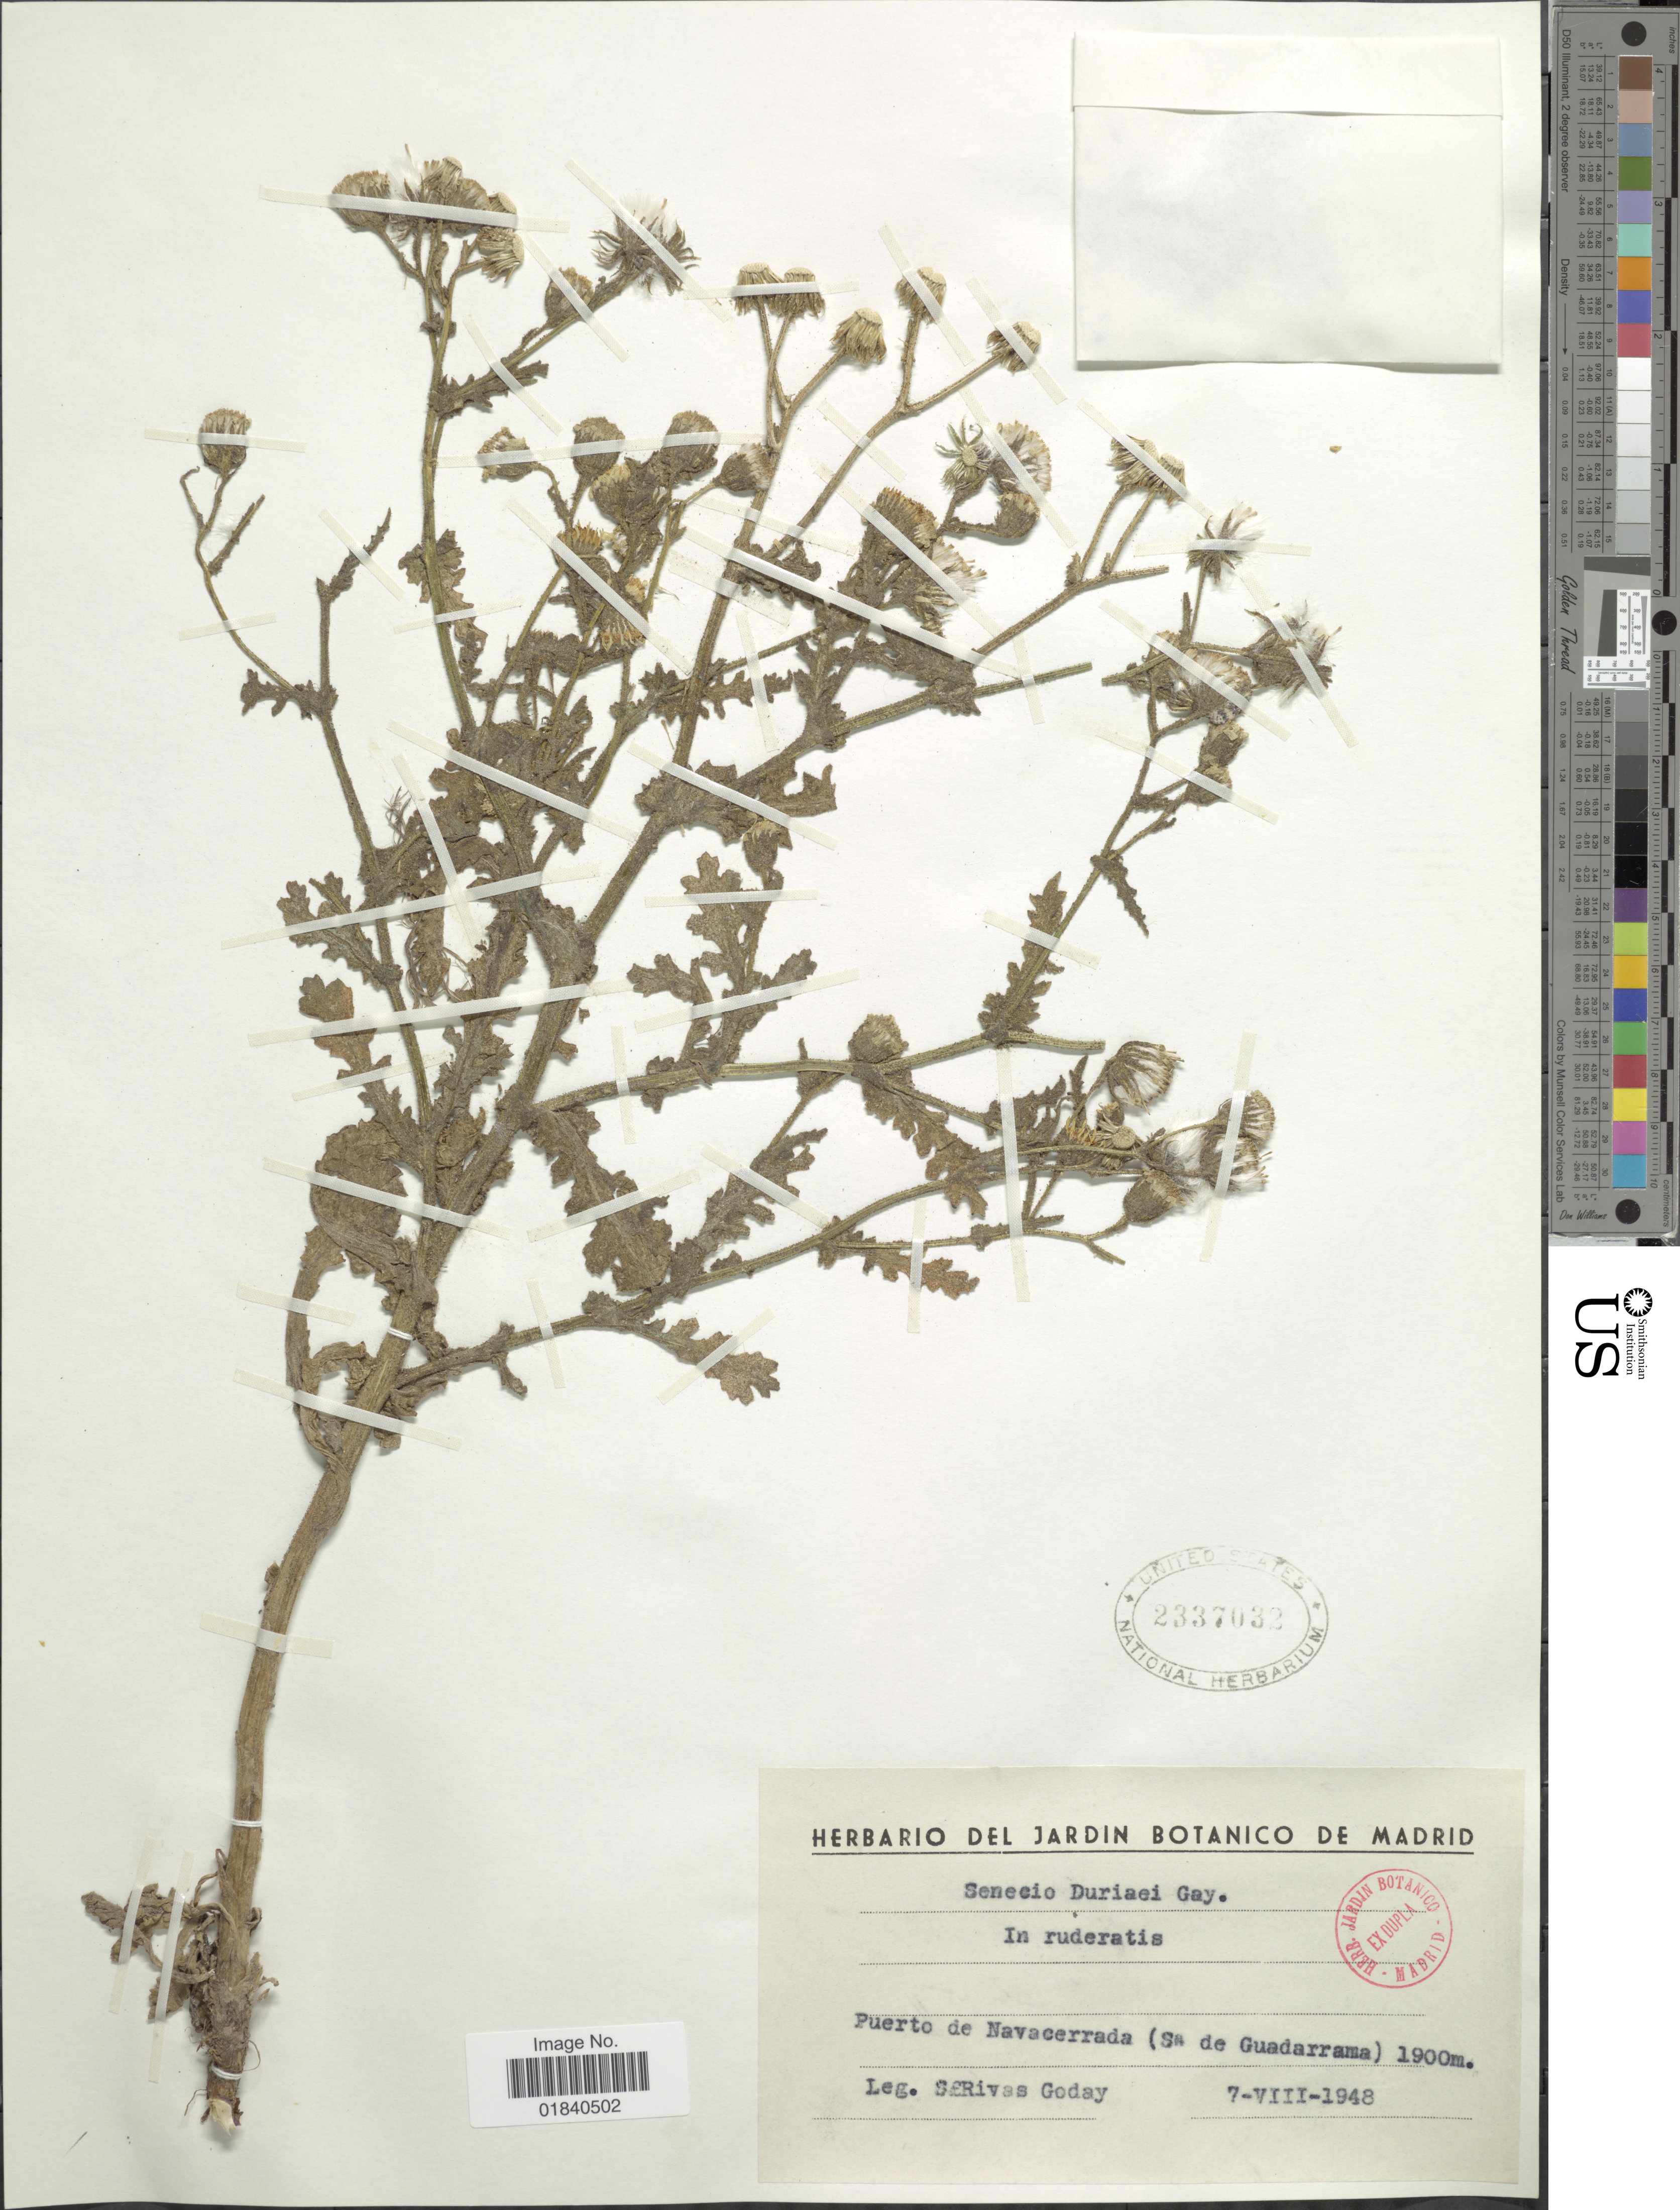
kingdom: Plantae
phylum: Tracheophyta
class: Magnoliopsida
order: Asterales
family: Asteraceae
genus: Senecio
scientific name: Senecio duriaei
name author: J. Gay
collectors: S. Goday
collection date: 1948-08-07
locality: Puerto de Navacerrada (Sa de Guadarrama)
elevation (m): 1900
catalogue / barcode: US 2337032